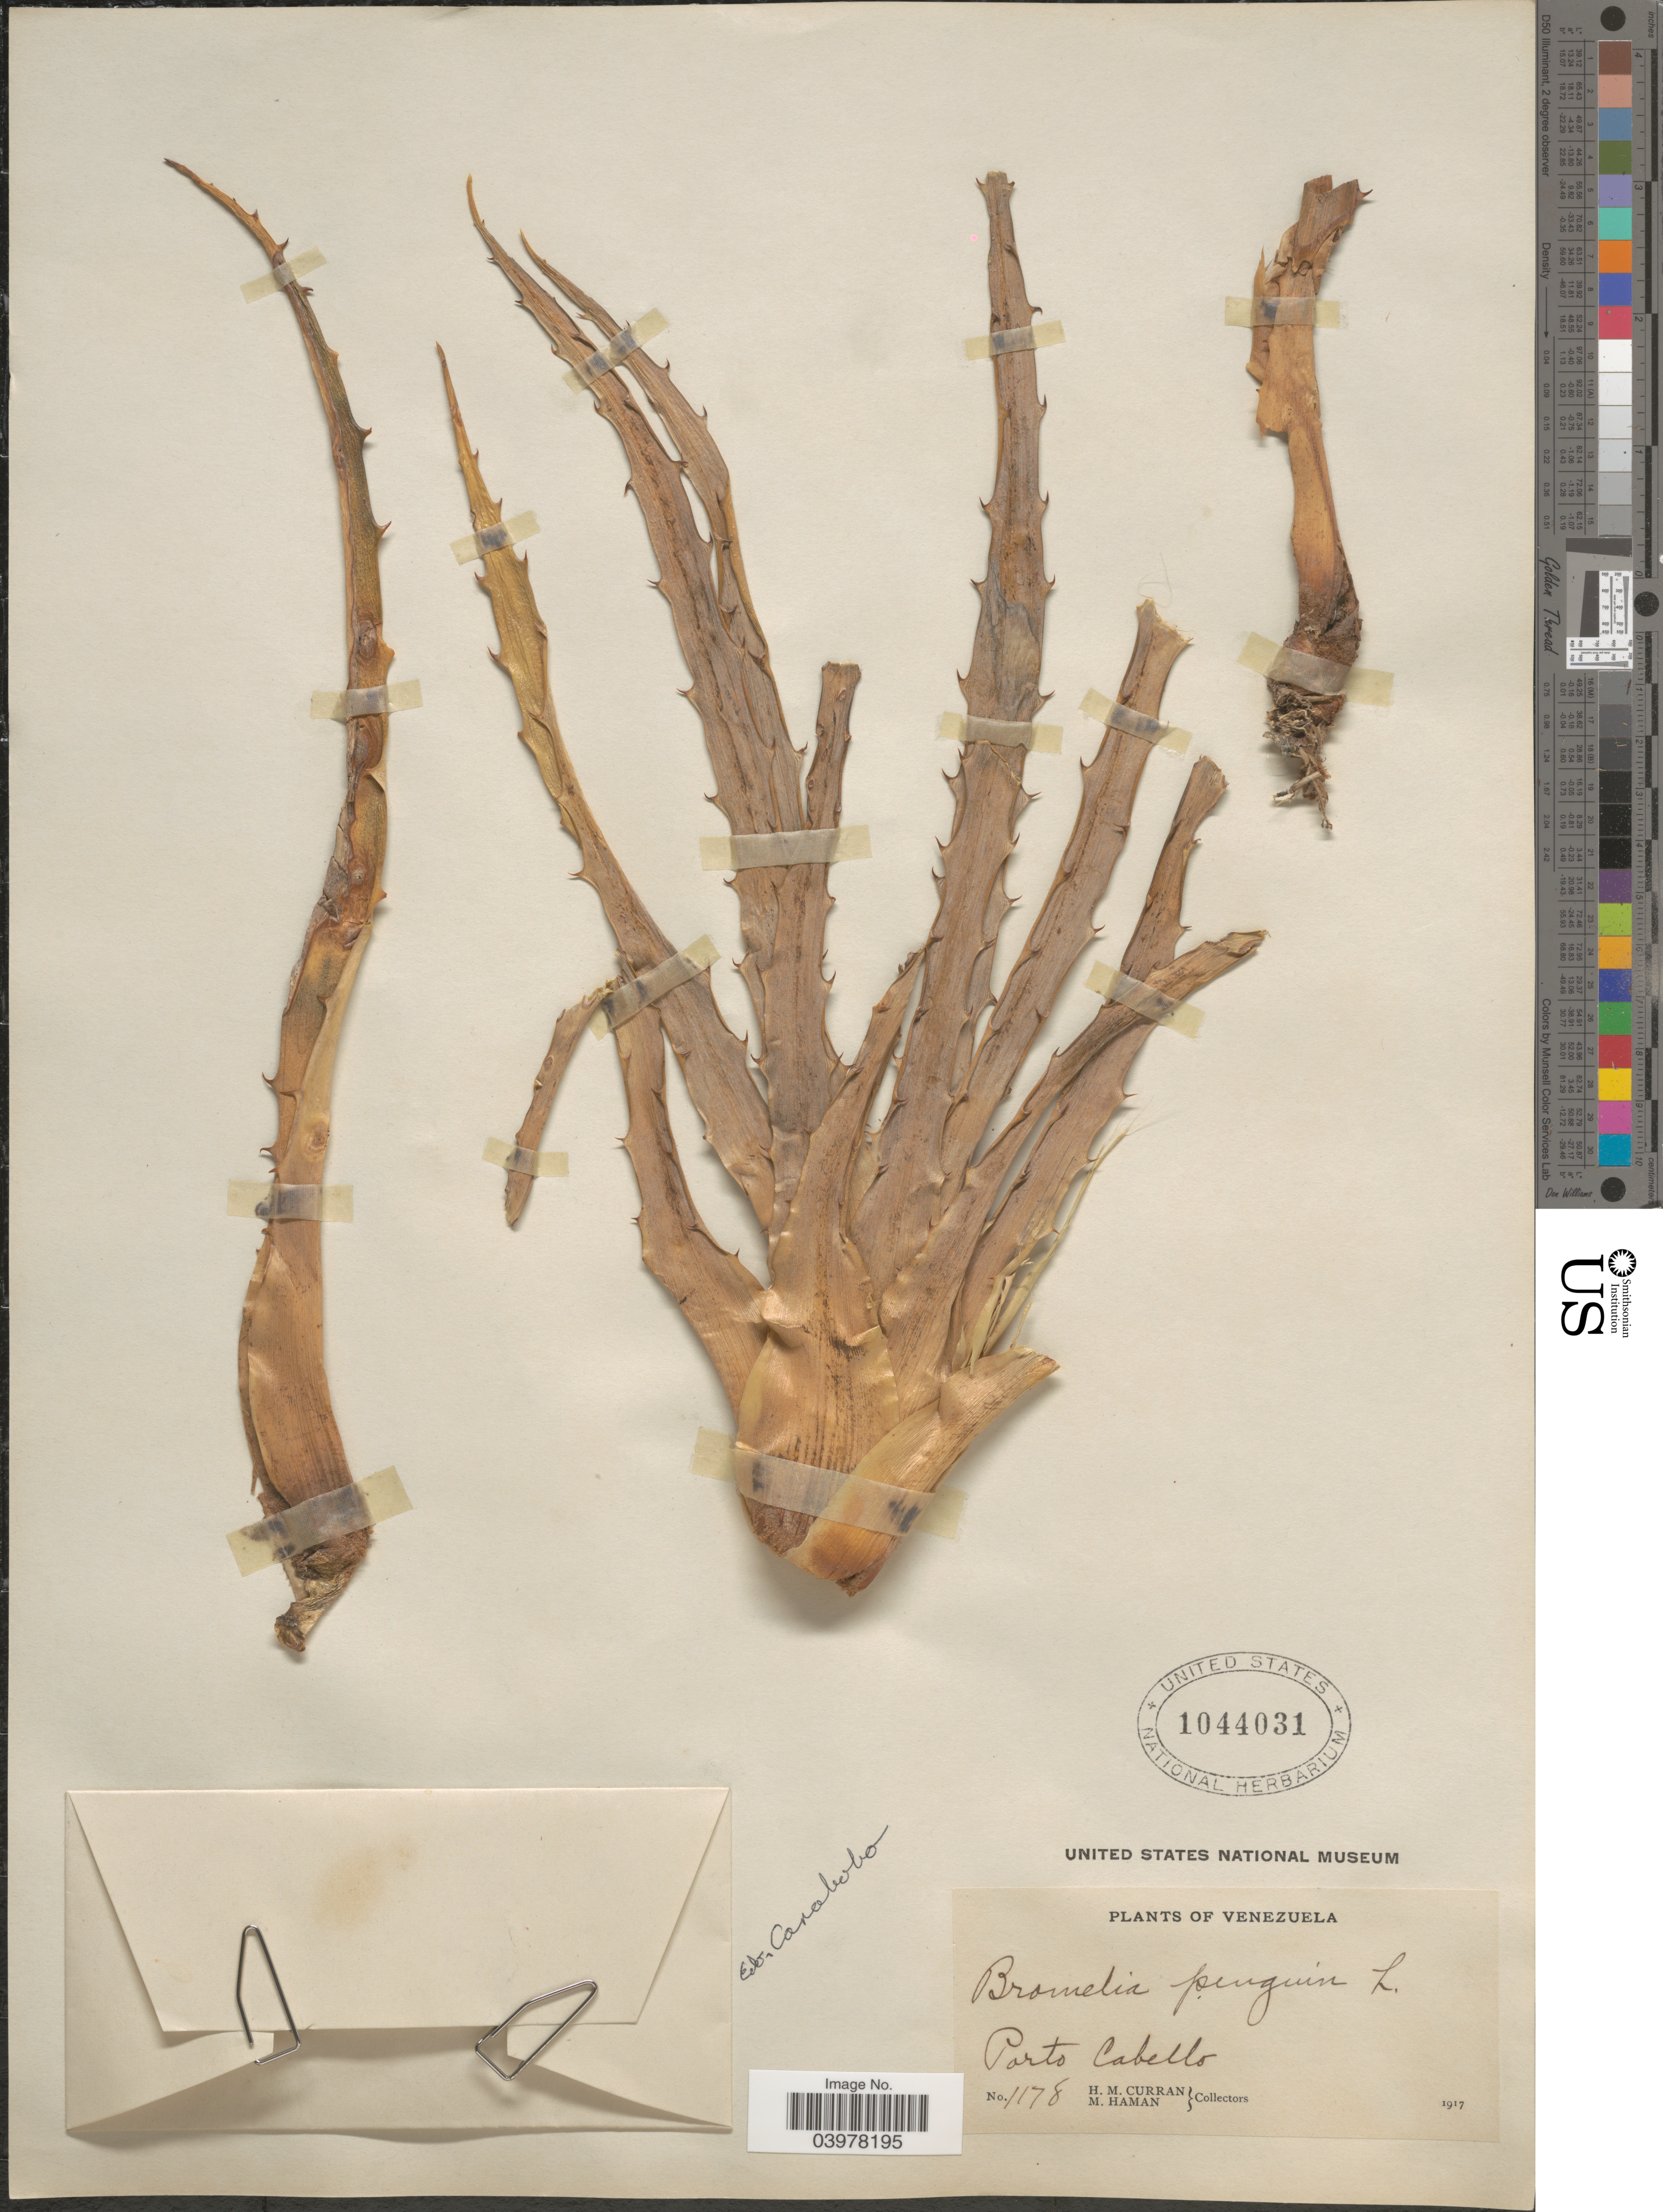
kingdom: Plantae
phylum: Tracheophyta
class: Liliopsida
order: Poales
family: Bromeliaceae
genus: Bromelia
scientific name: Bromelia pinguin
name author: L.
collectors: H. M. Curran & M. Haman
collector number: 1178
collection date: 1917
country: Venezuela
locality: Porto Cabello.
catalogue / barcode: US 1044031